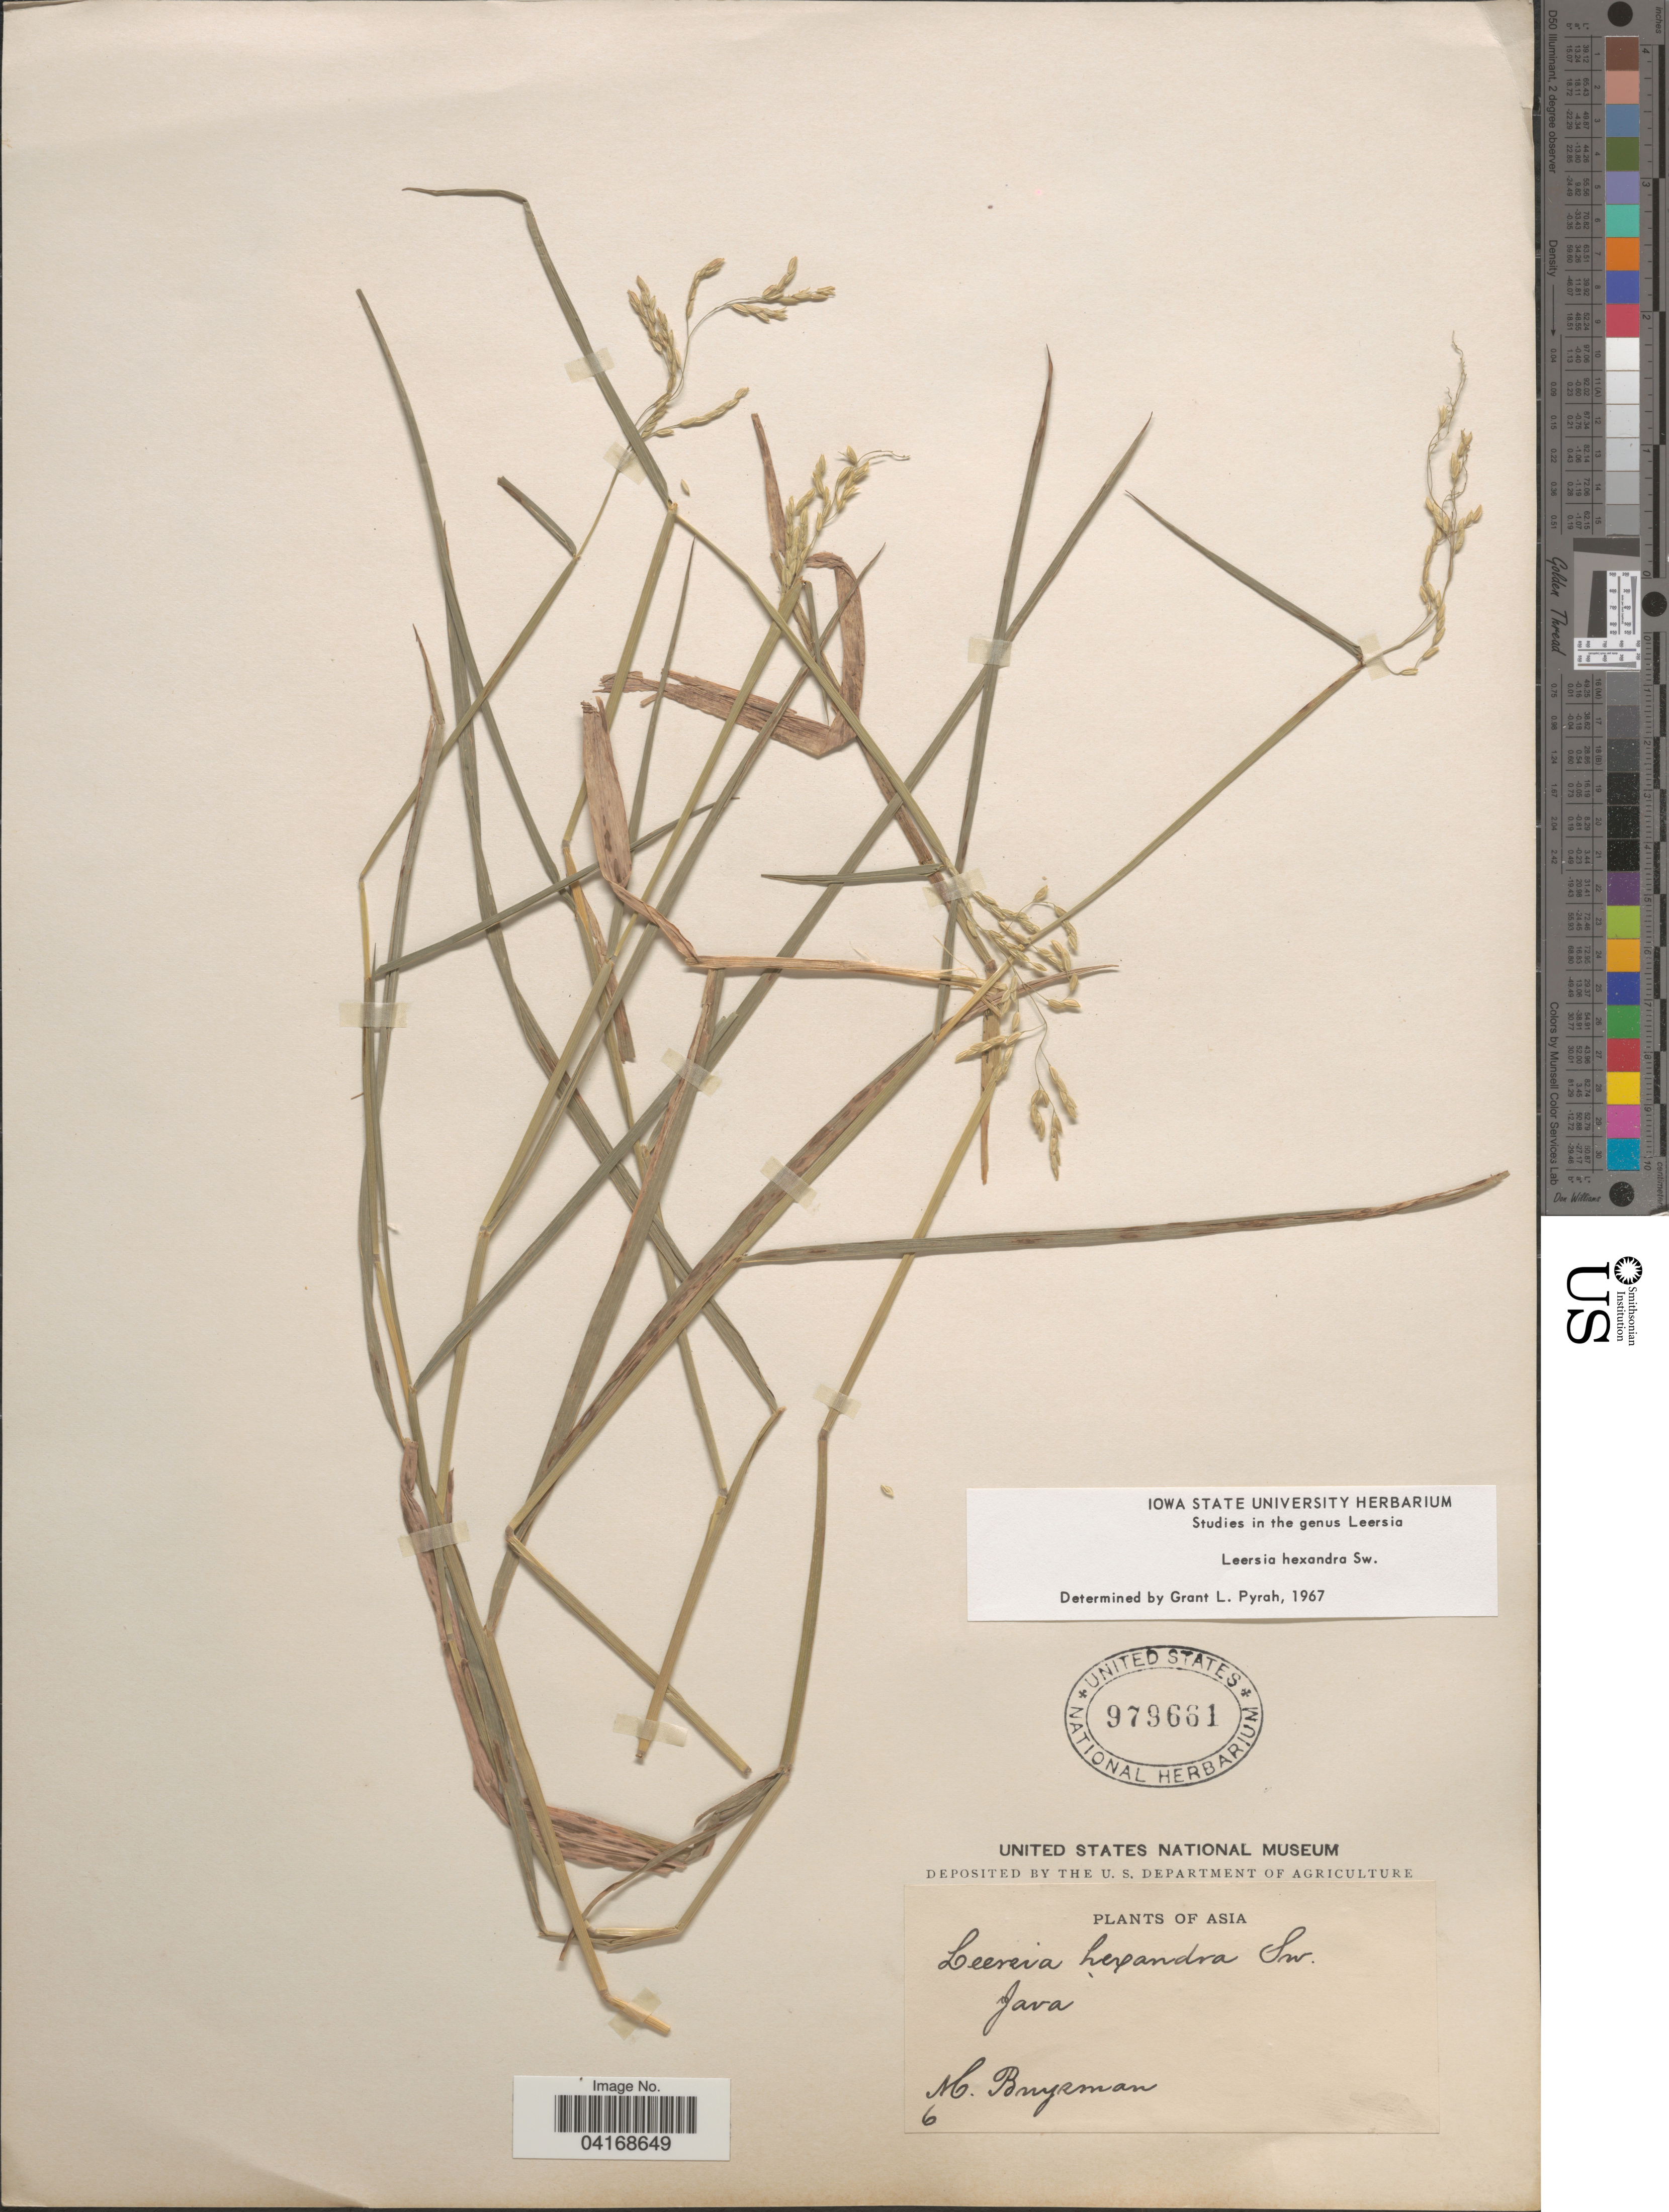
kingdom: Plantae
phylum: Tracheophyta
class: Liliopsida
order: Poales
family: Poaceae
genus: Leersia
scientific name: Leersia hexandra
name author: Sw.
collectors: M. Buysman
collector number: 6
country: Indonesia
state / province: Java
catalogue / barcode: US 979661